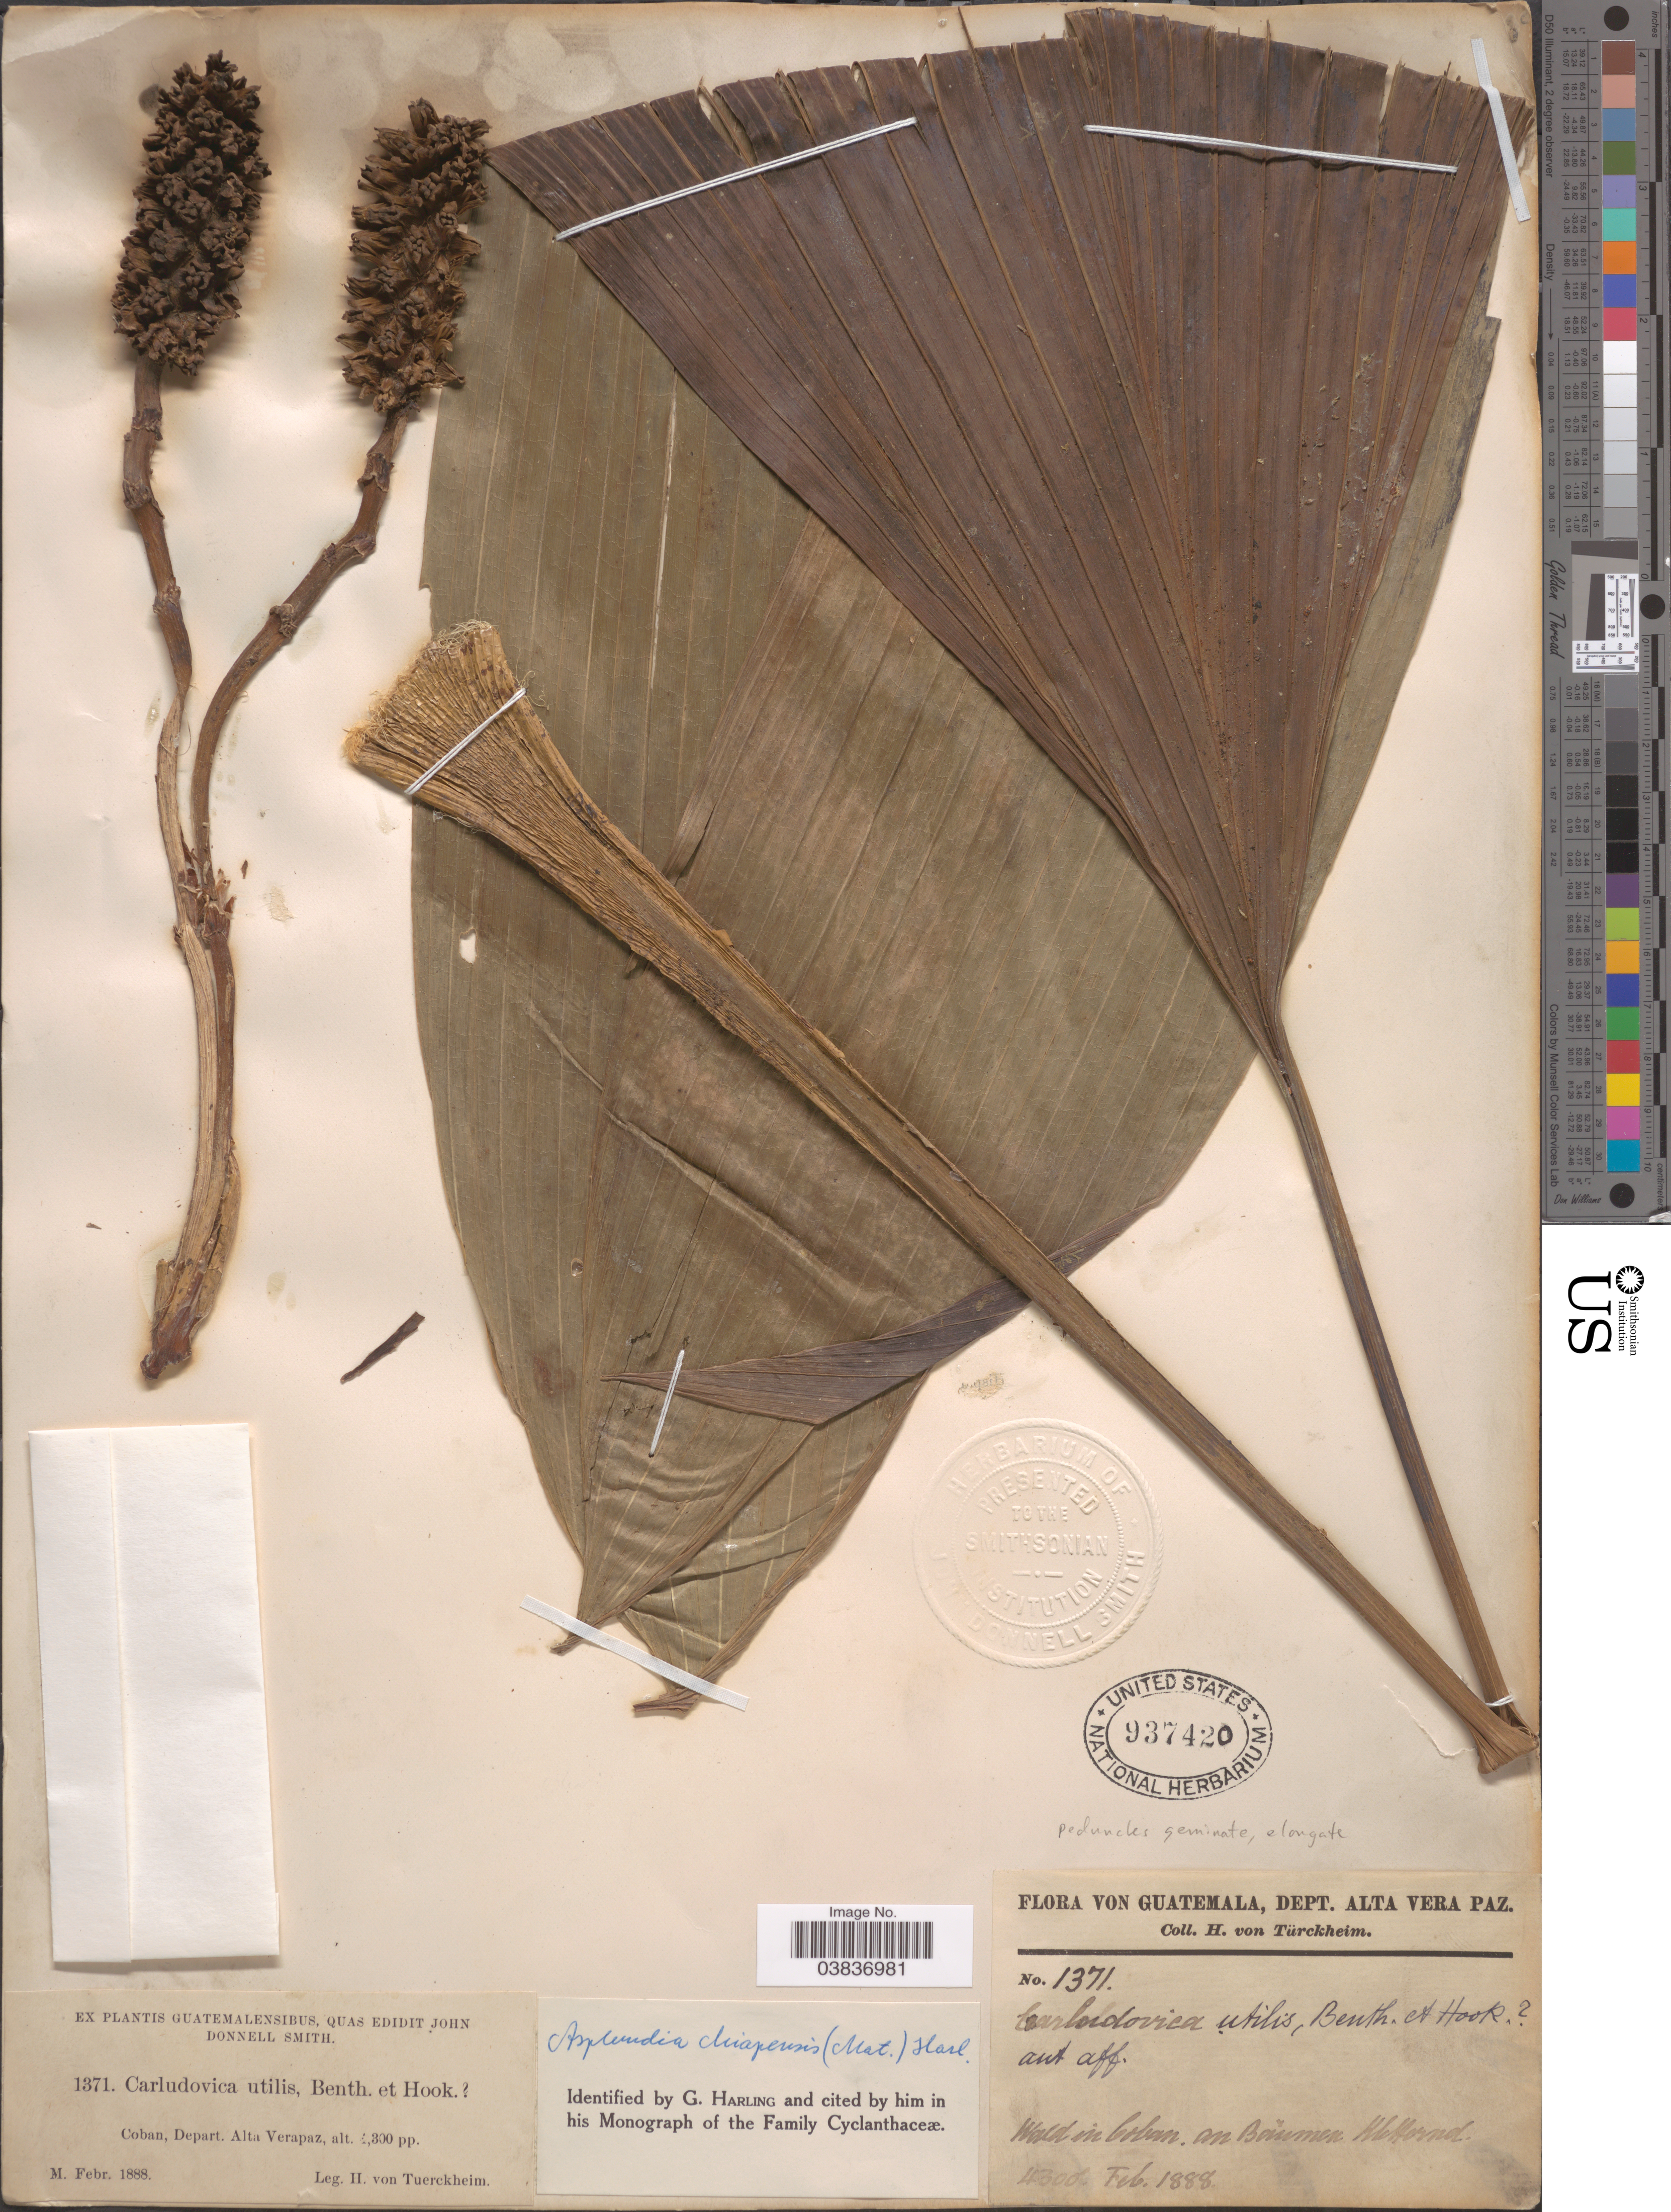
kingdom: Plantae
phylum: Tracheophyta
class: Liliopsida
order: Pandanales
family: Cyclanthaceae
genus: Asplundia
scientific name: Asplundia chiapensis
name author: (Matuda) Harling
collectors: H. von Türckheim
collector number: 1371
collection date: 1888-02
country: Guatemala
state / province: Alta Verapaz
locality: Wald in Coban, an Bäumen Klitternd. Depart. Alta Verapaz.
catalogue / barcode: US 937420